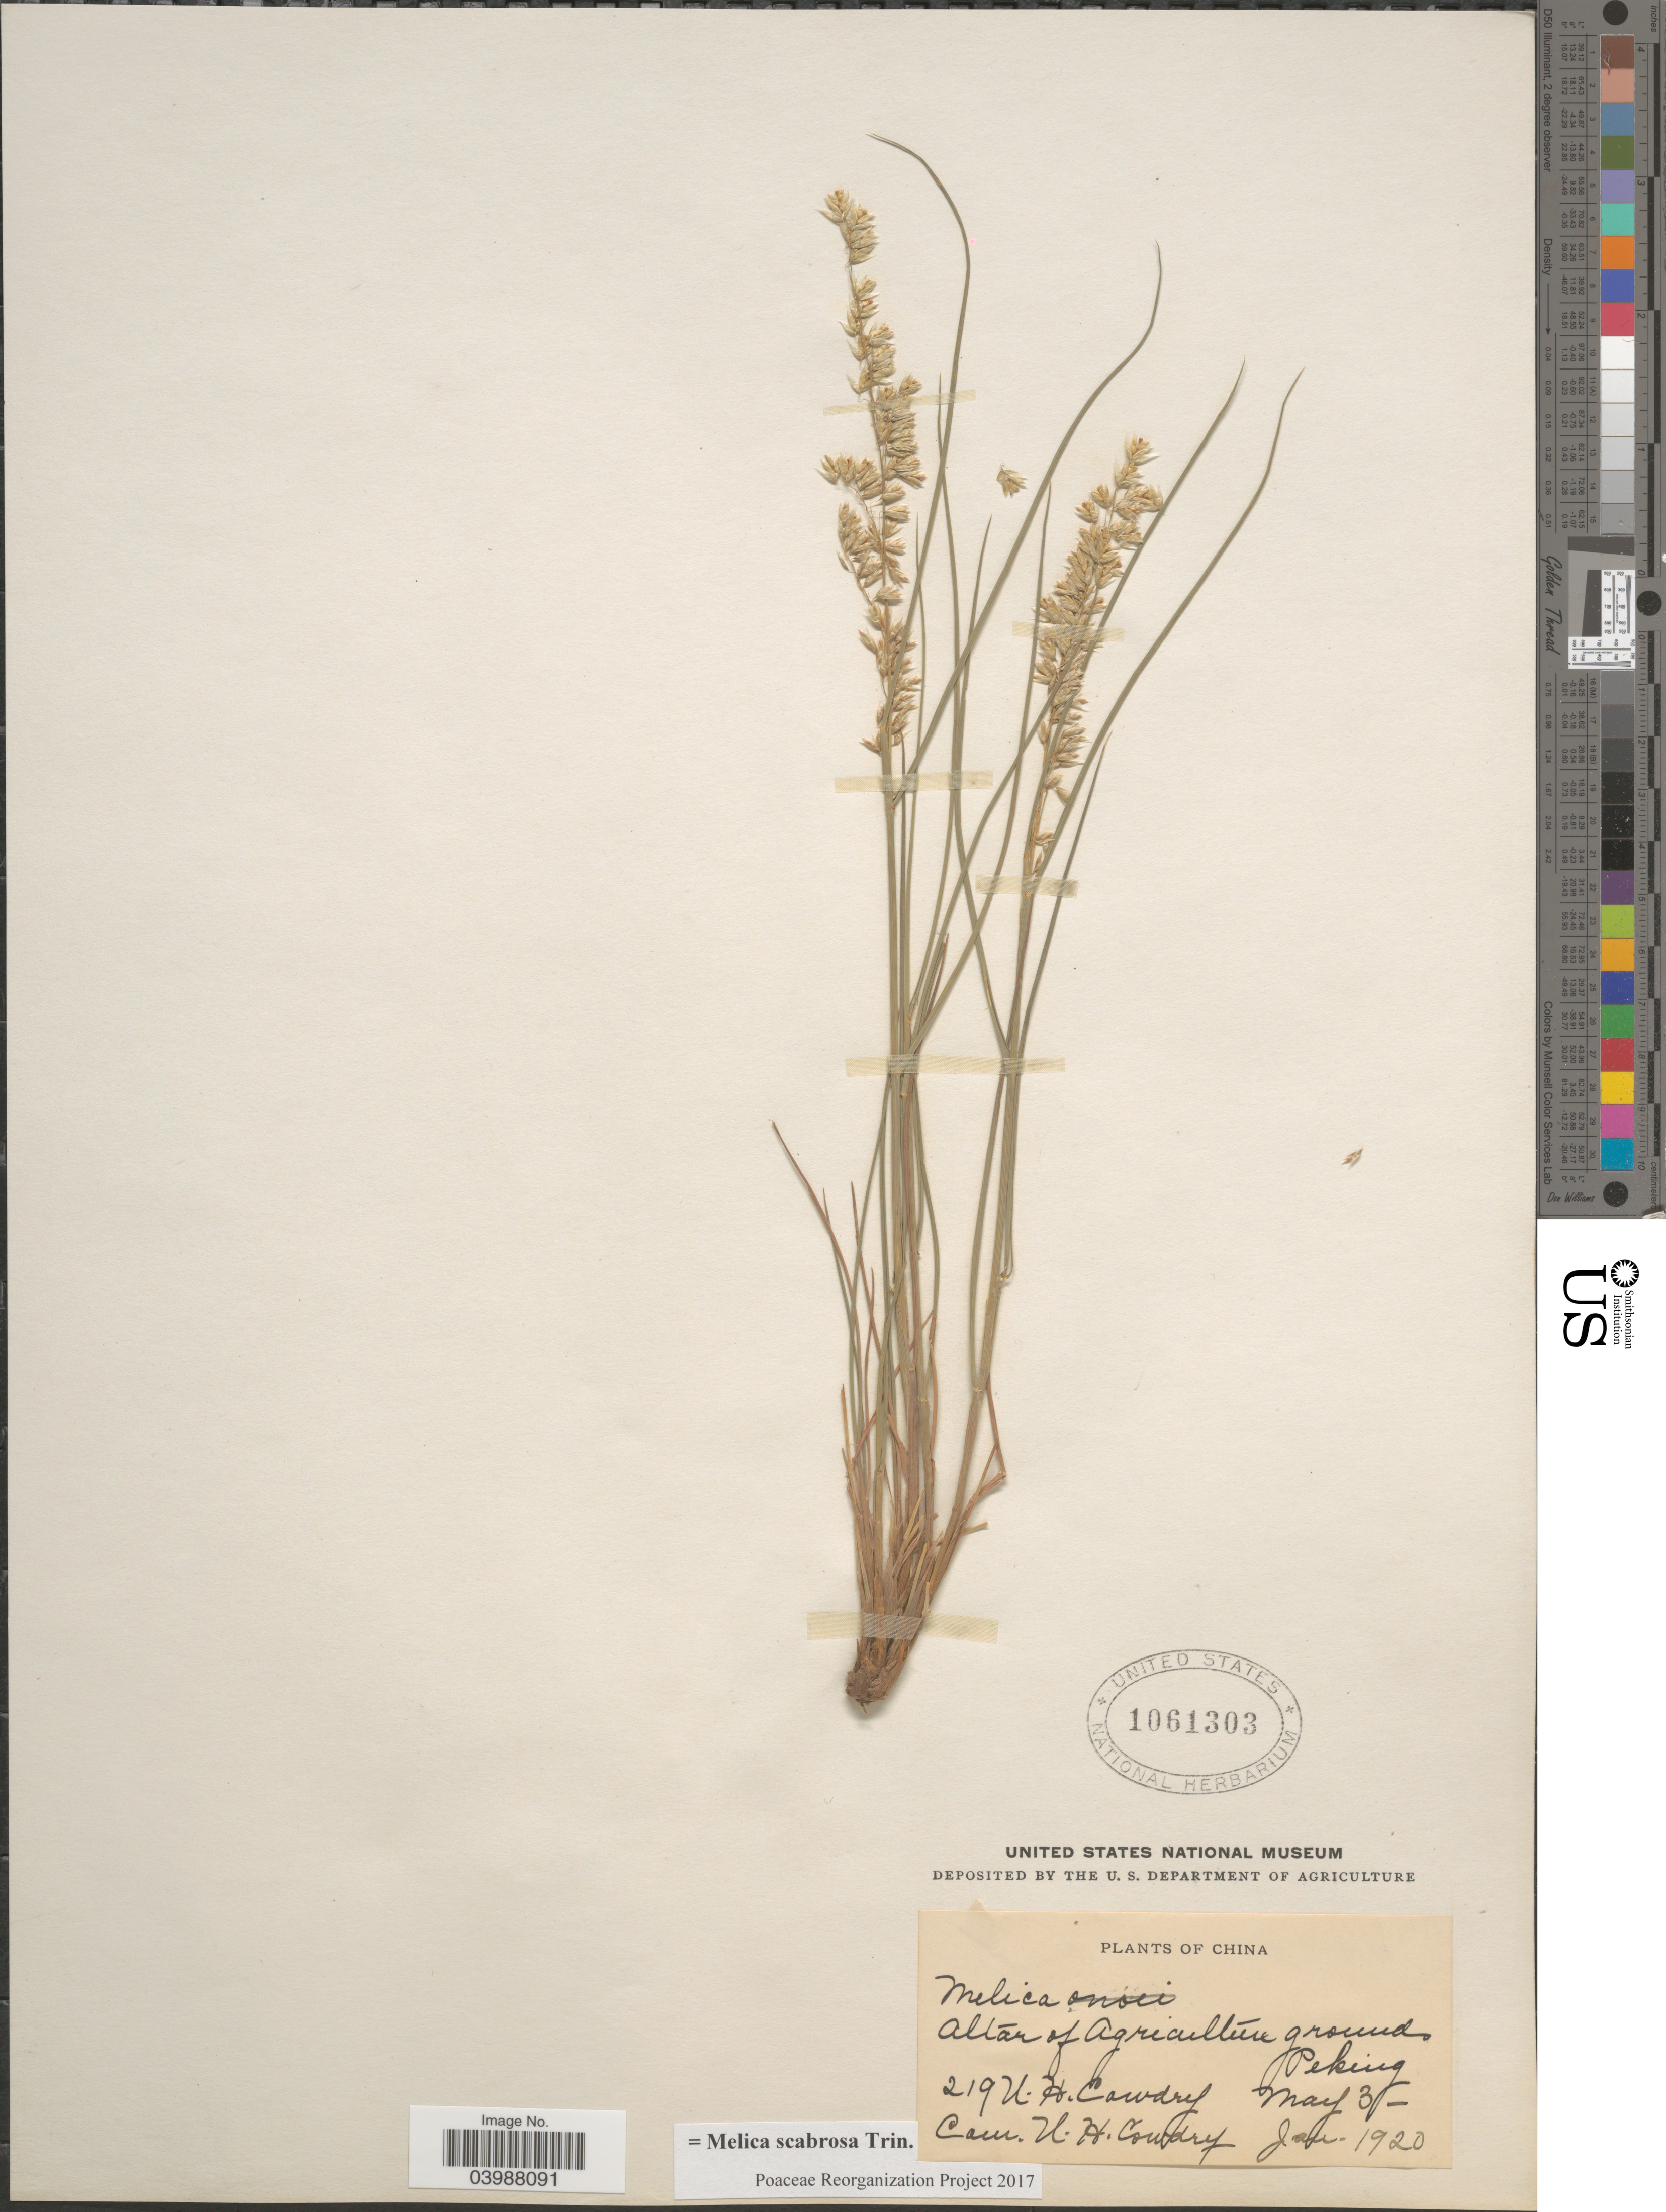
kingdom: Plantae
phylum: Tracheophyta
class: Liliopsida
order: Poales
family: Poaceae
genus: Melica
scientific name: Melica scabrosa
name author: Trin.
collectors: N. H. Cowdry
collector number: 219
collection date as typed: Transcribed d/m/y: /5/3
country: China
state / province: Beijing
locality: Altar of Agriculture grounds. Peking.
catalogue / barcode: US 1061303